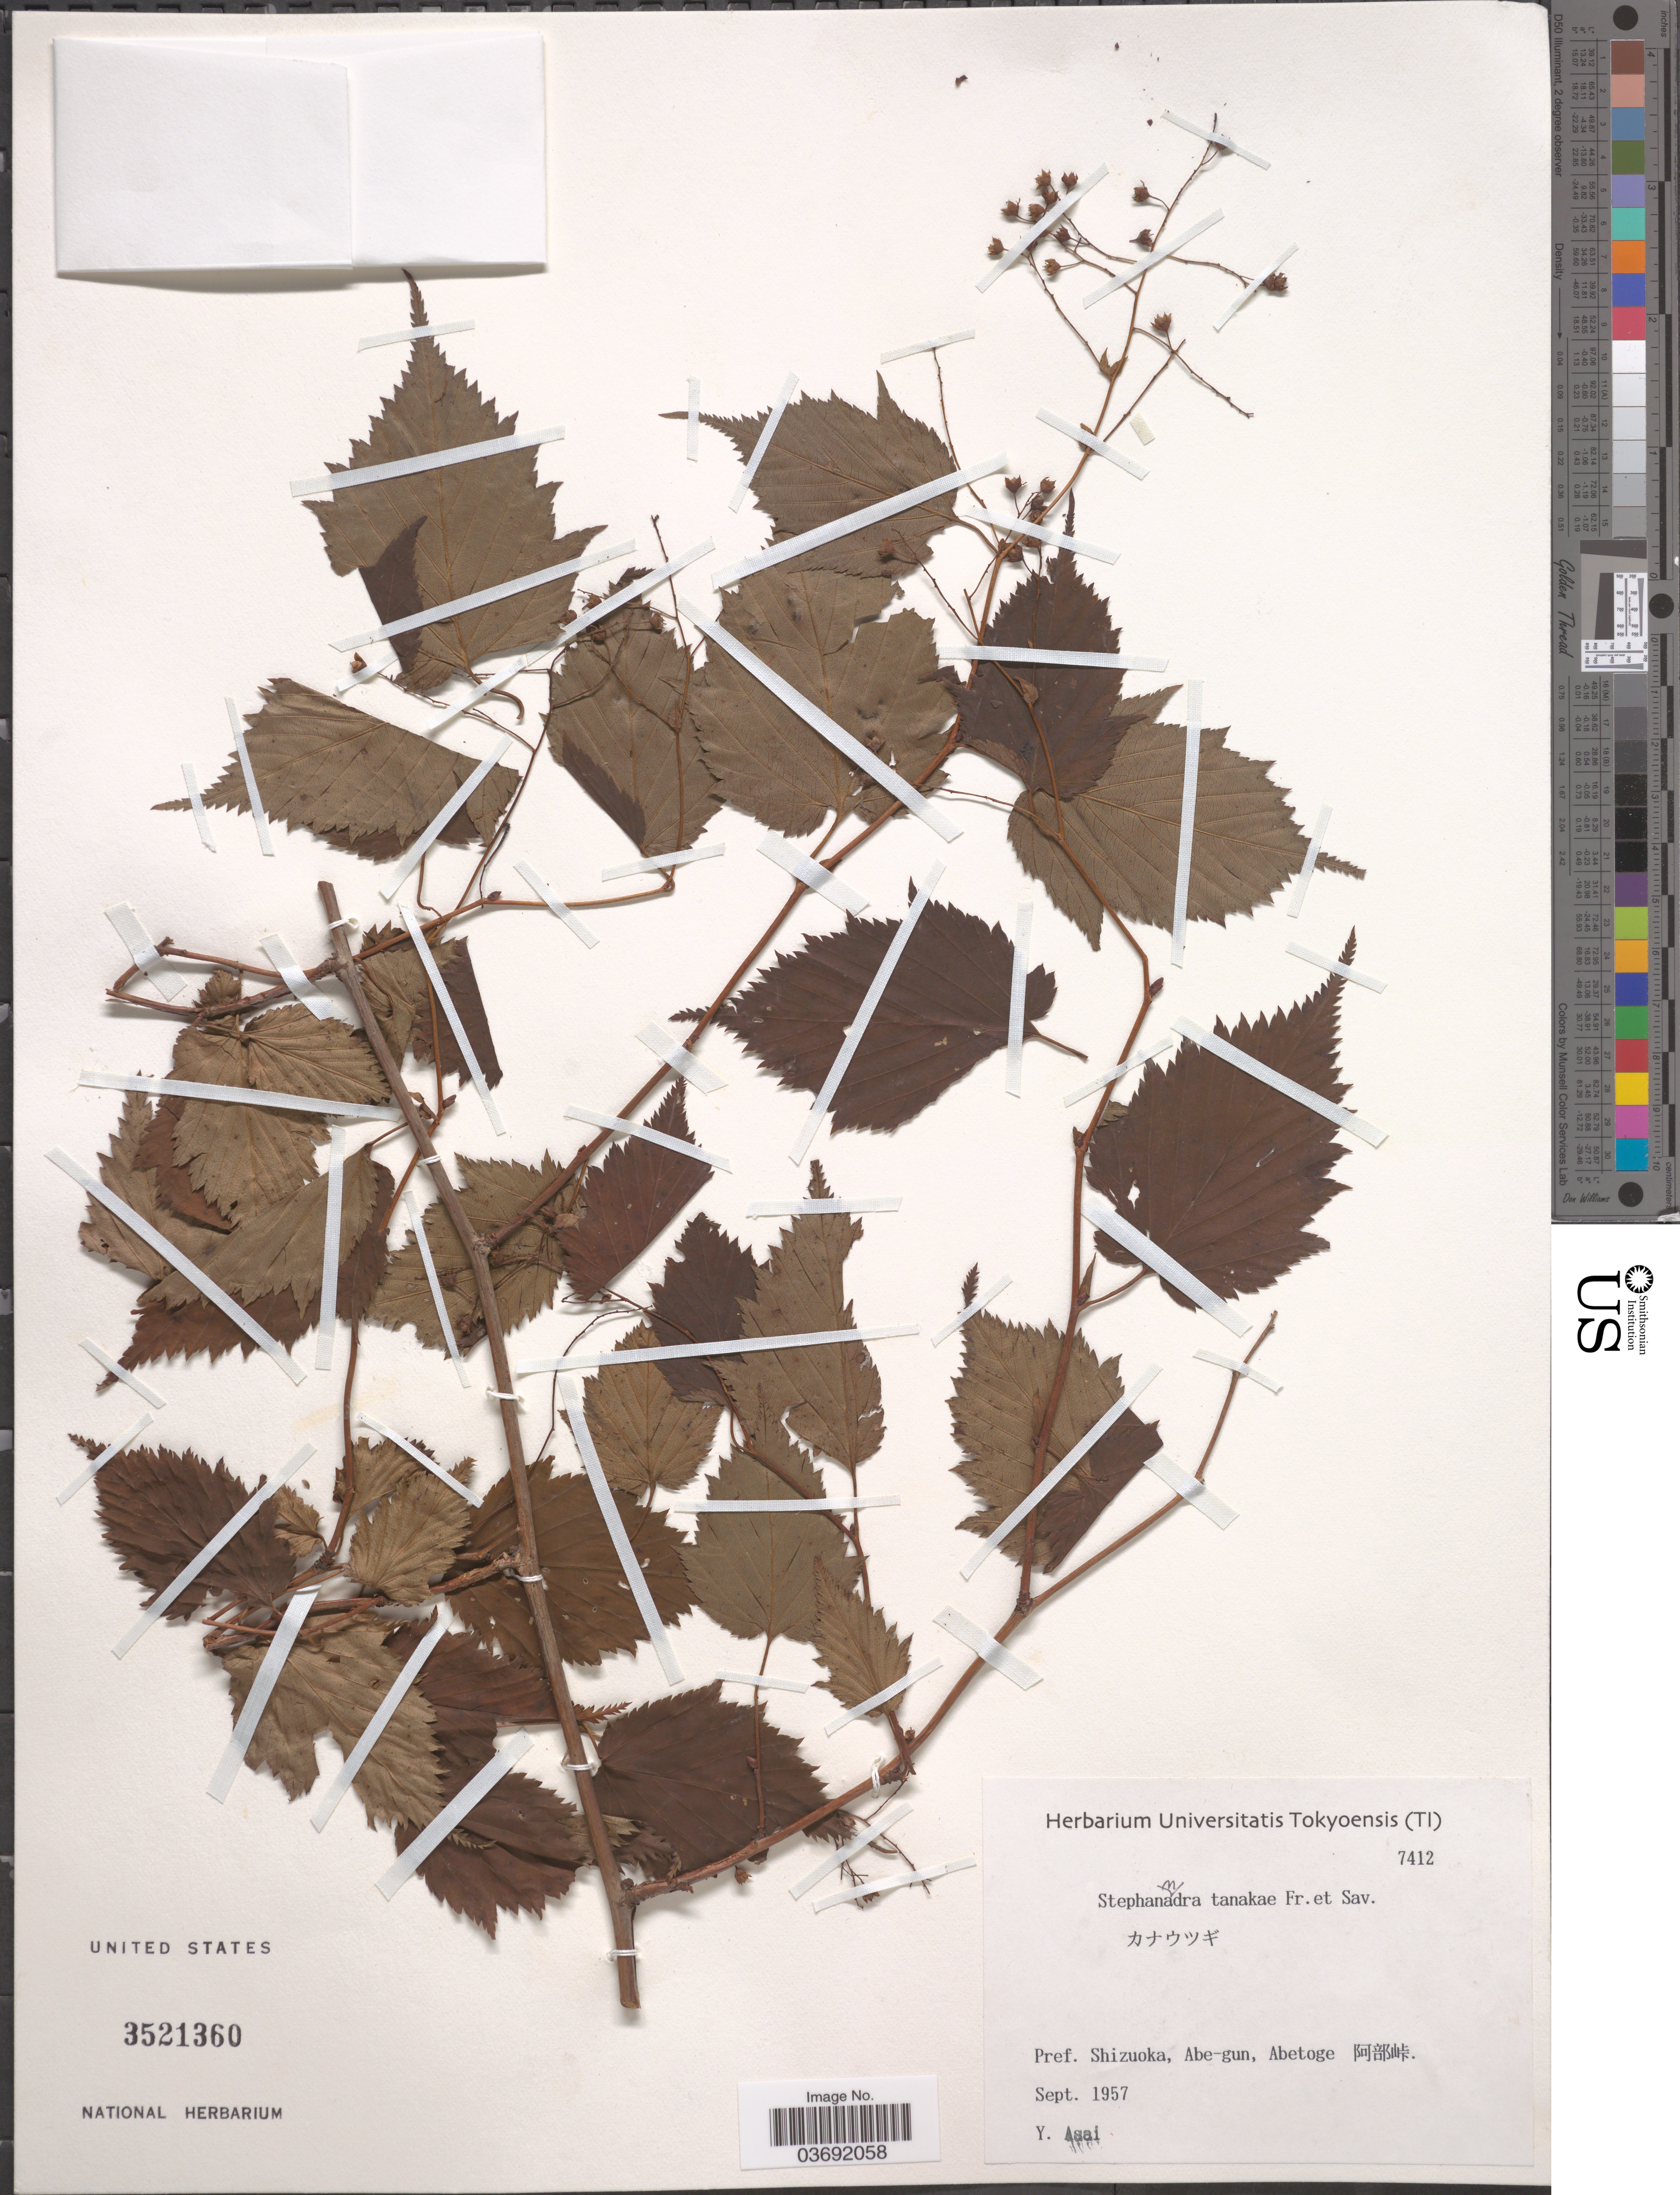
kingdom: Plantae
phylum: Tracheophyta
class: Magnoliopsida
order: Rosales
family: Rosaceae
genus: Neillia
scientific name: Neillia tanakae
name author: (Franch. & Sav.) Franch. & Sav. ex S.H. Oh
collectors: Y. Asai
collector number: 7412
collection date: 1957-09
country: Japan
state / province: Sizuoka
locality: Pref. Shizuoka, Abe-gun, Abetoge X.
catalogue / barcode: US 3521360